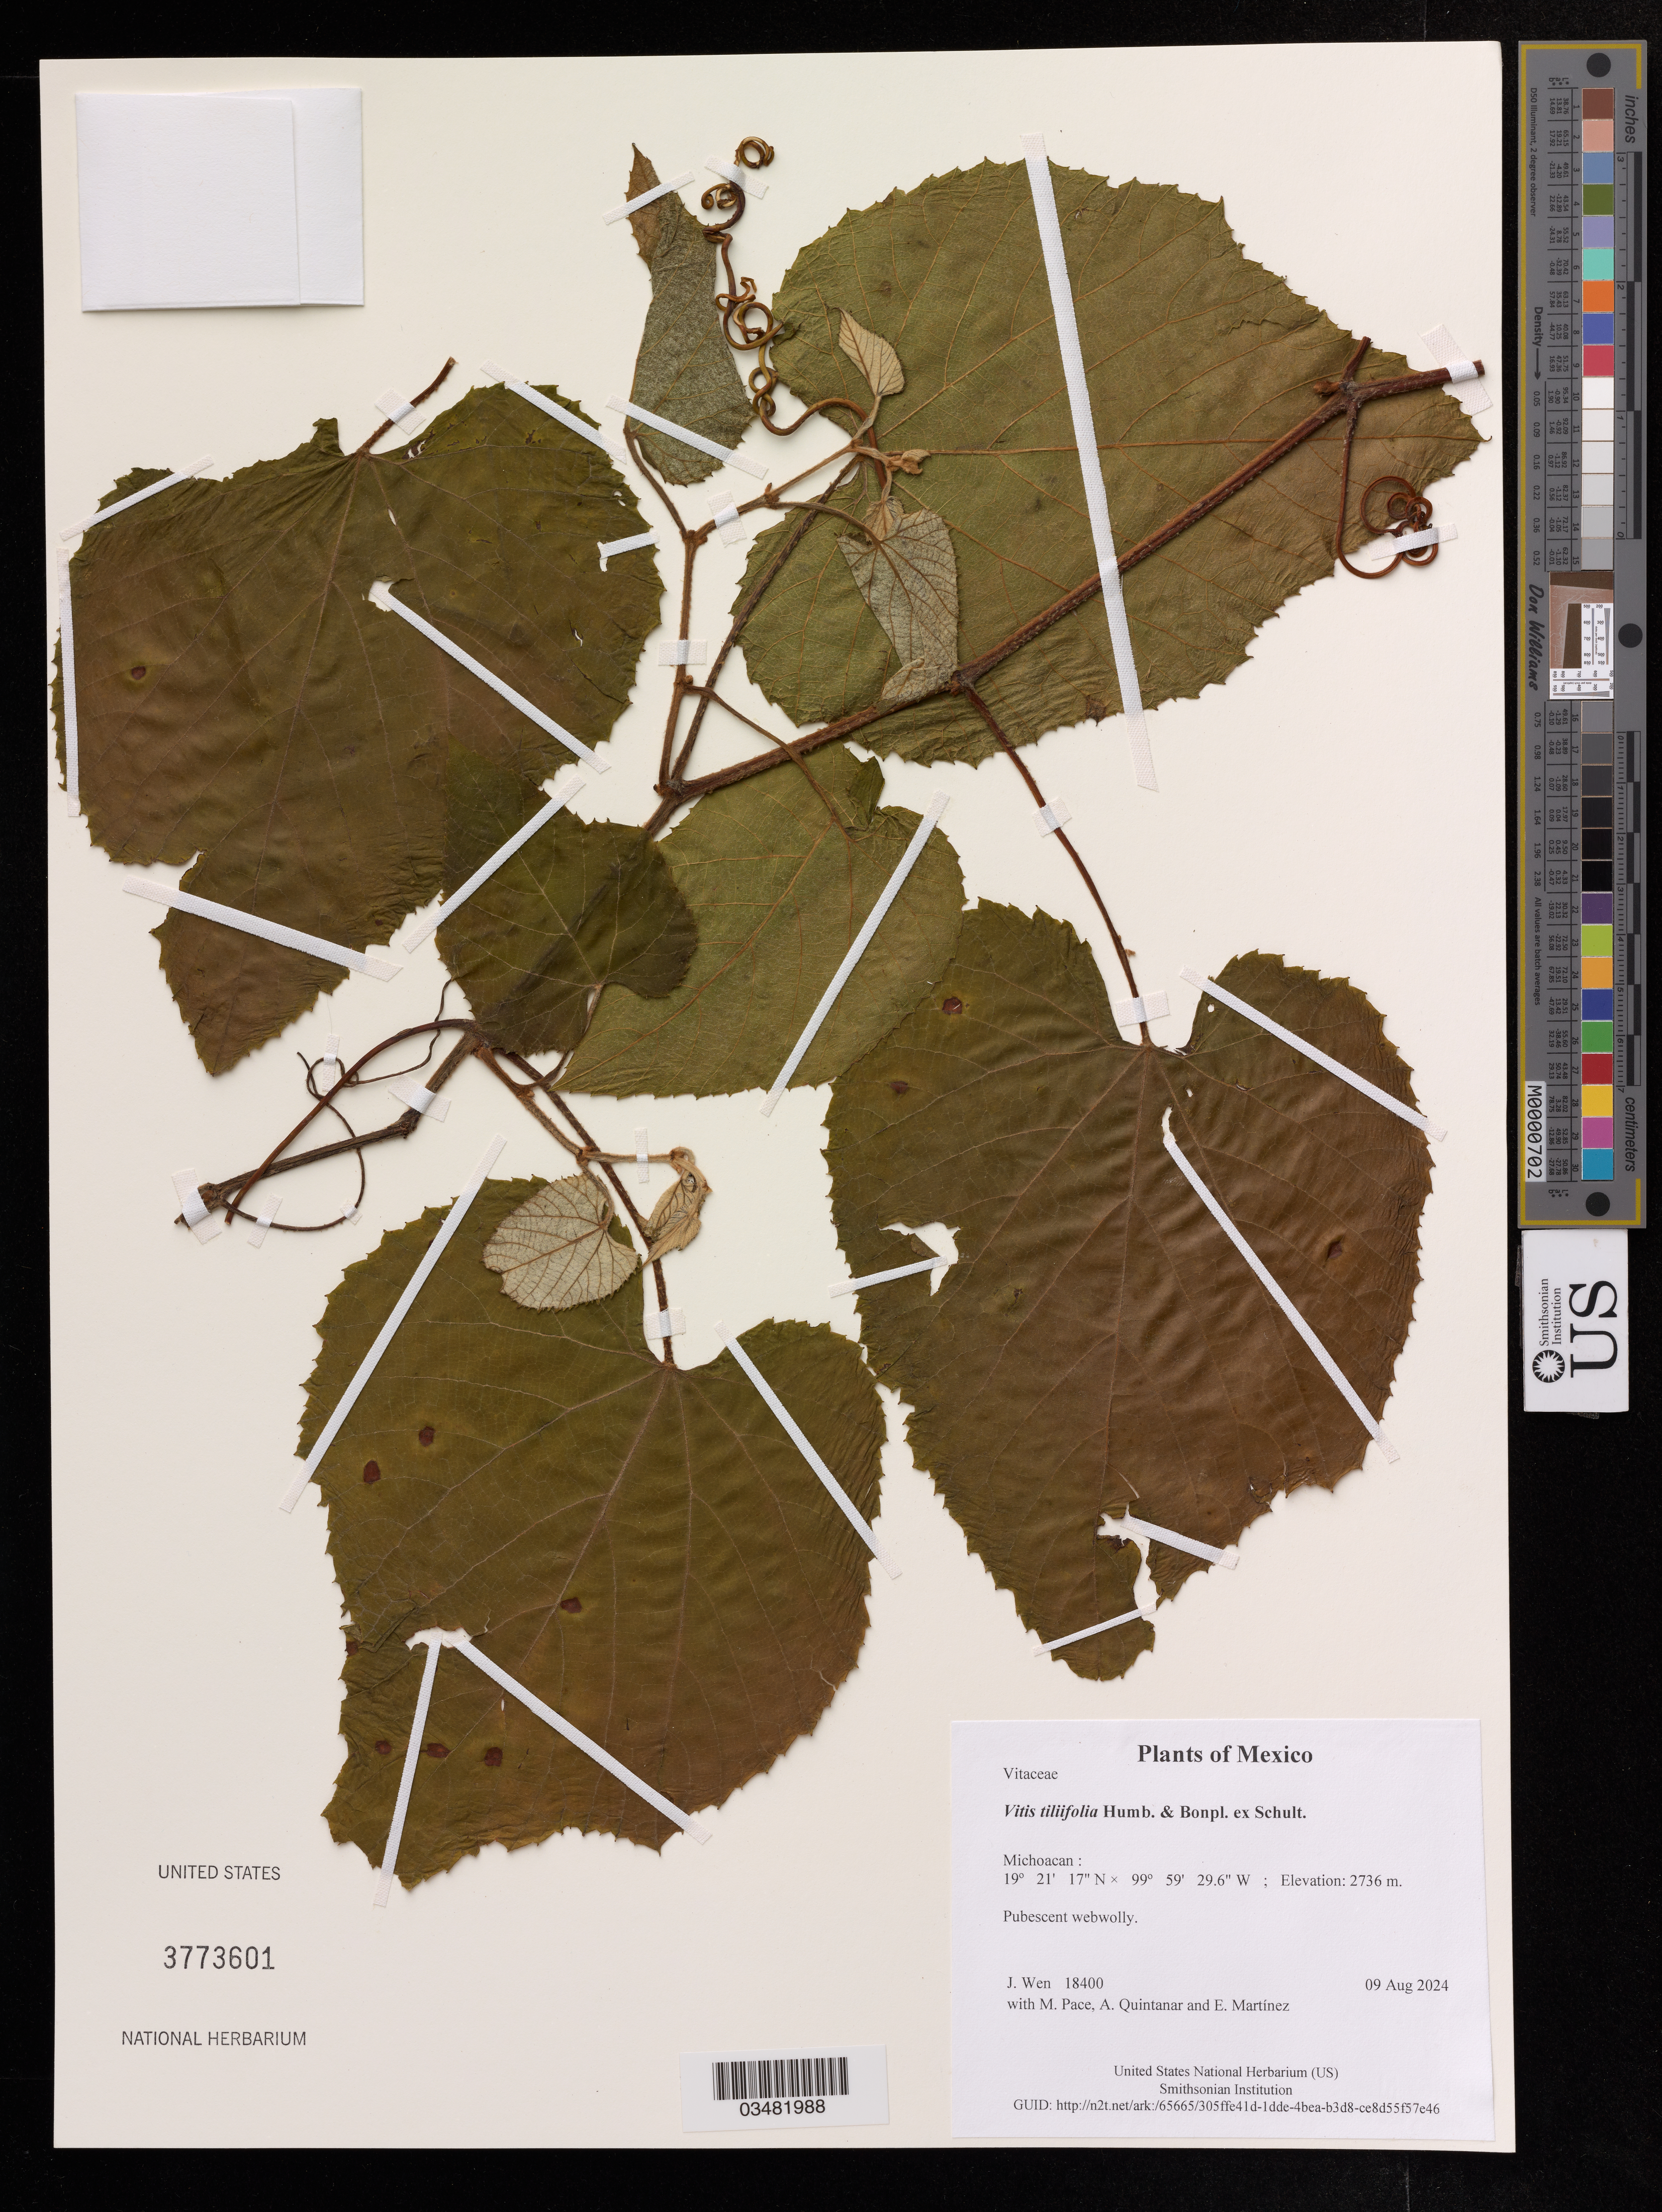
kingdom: Plantae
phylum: Tracheophyta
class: Magnoliopsida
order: Vitales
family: Vitaceae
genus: Vitis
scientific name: Vitis tiliifolia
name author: Humb. & Bonpl. ex Schult.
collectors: J. Wen, M. Pace, A. Quintanar & E. Martinez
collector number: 18400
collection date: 2024-08-09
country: Mexico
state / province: Michoacan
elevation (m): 2736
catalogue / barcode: US 3773601